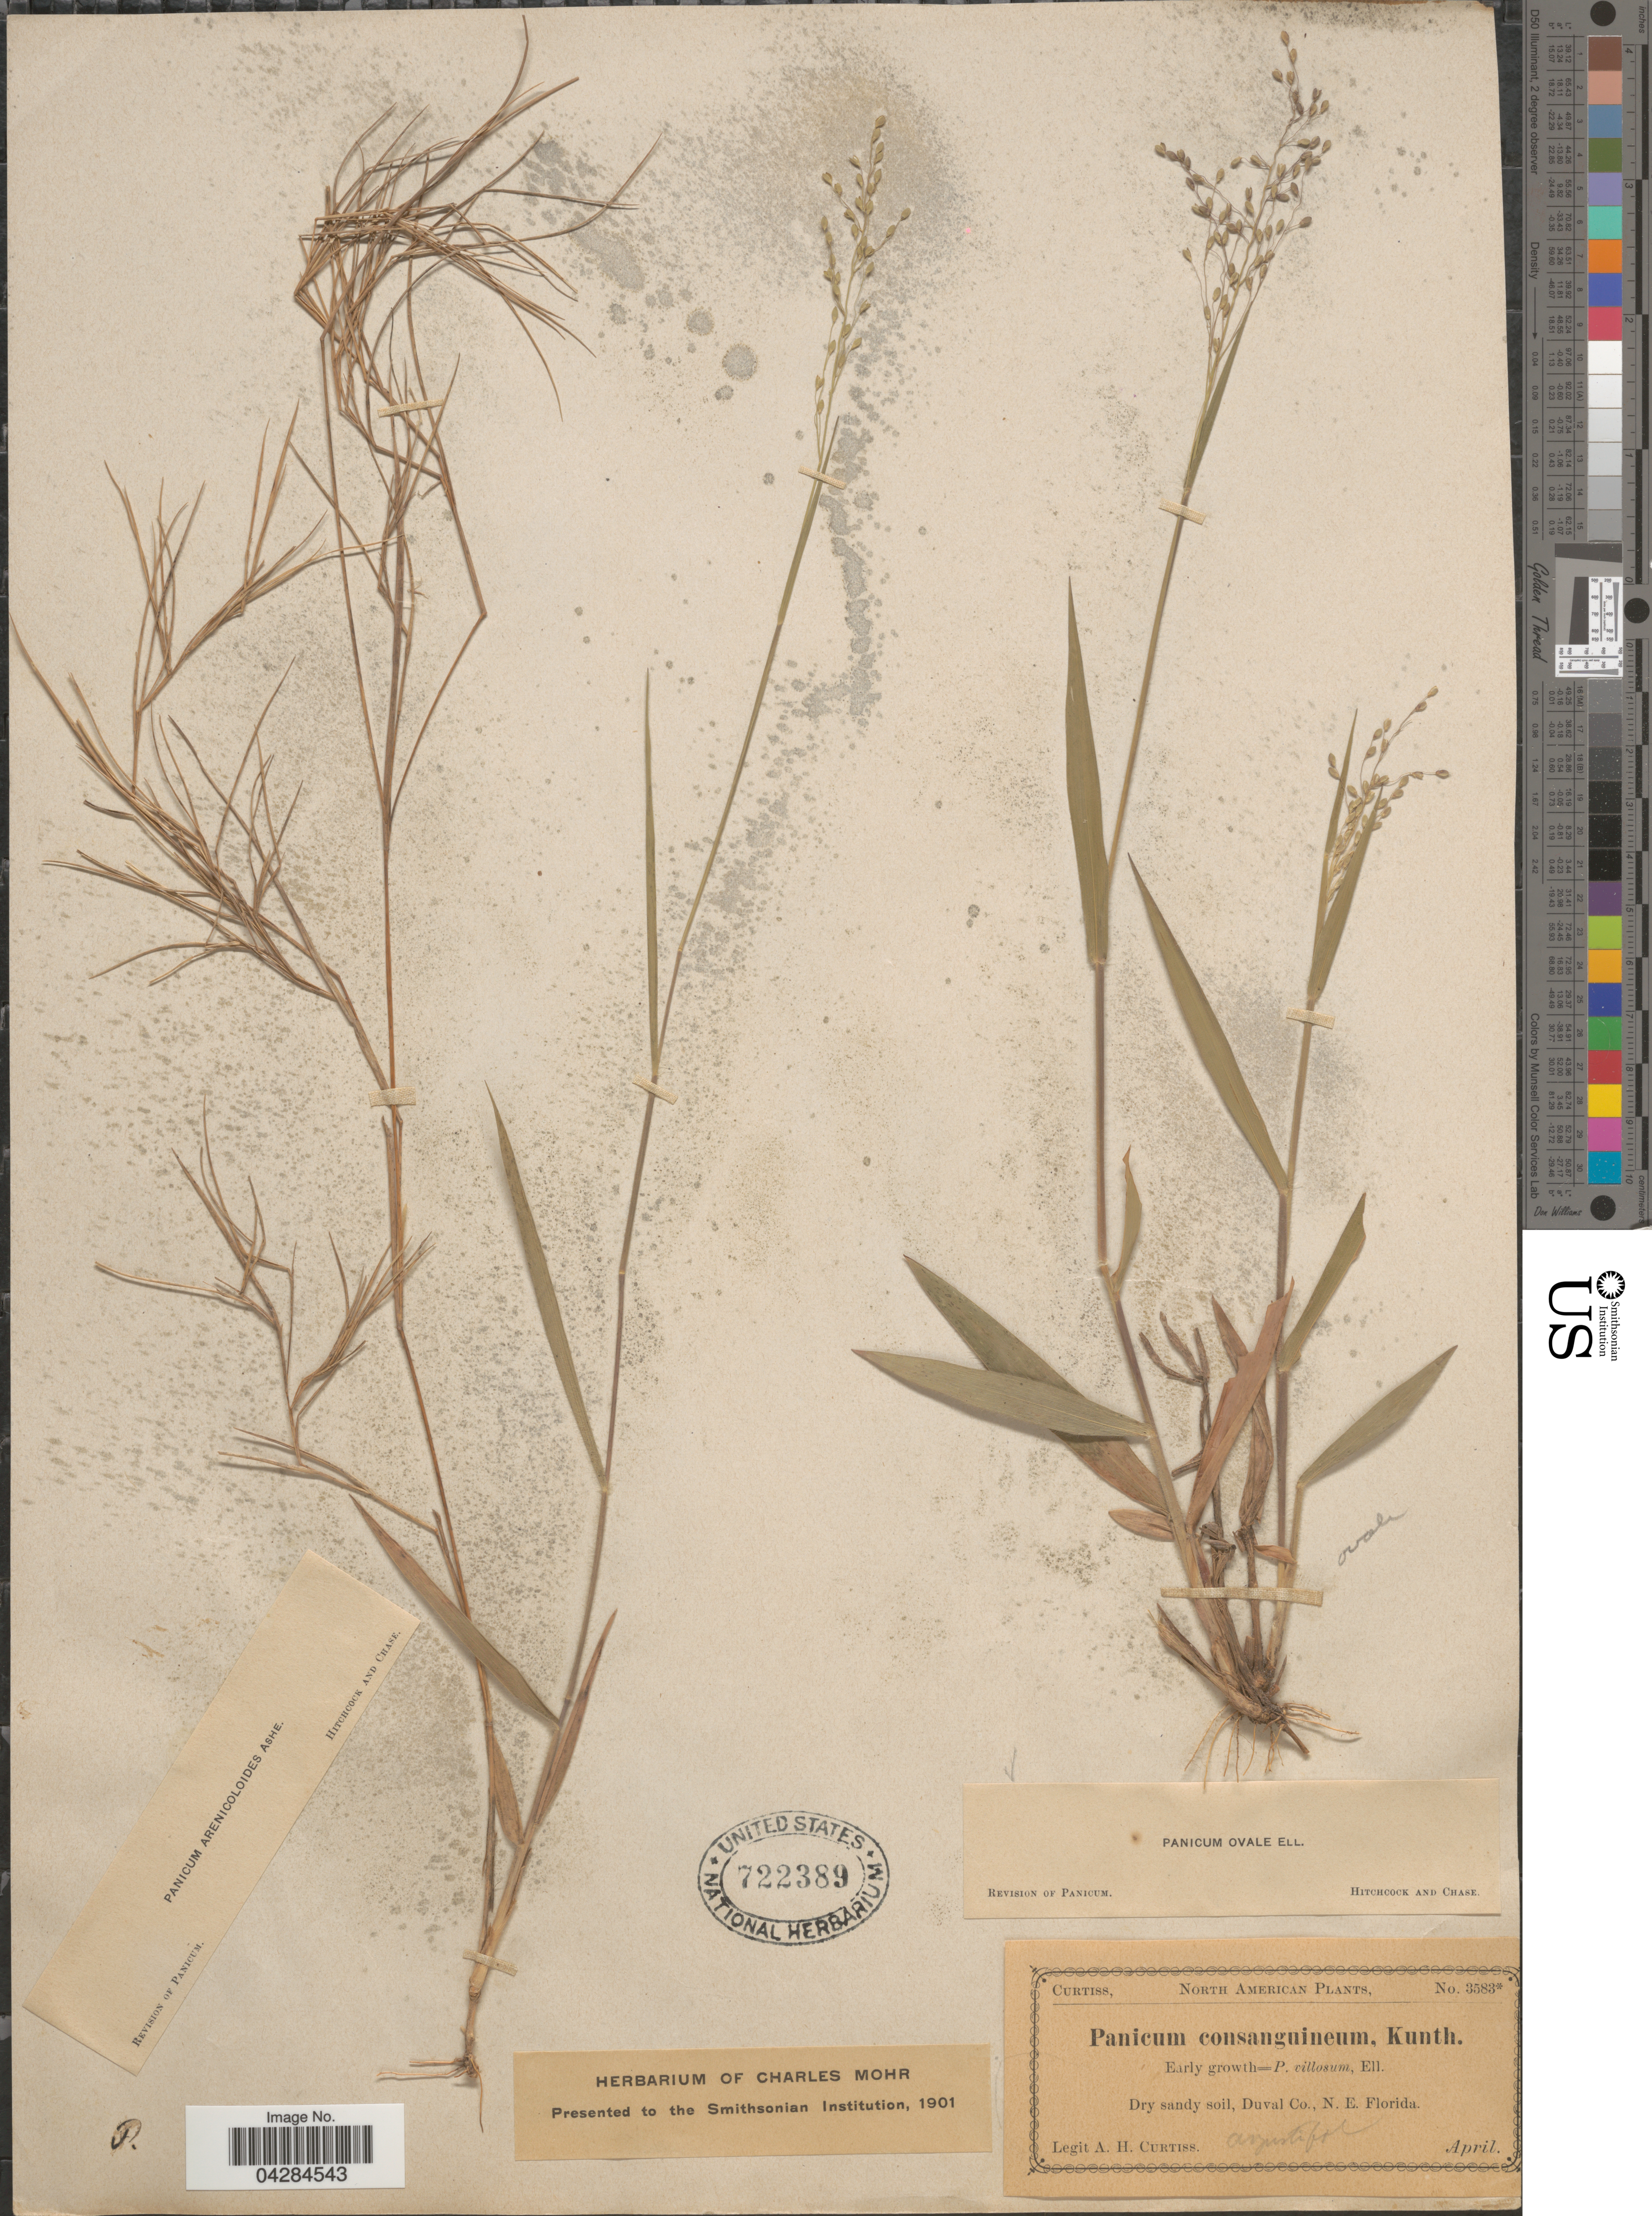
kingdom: Plantae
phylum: Tracheophyta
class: Liliopsida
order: Poales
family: Poaceae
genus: Dichanthelium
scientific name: Dichanthelium ovale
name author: (Elliott) Gould & C.A. Clark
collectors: A. H. Curtiss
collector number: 3583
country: United States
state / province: Florida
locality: Dry sandy soil, Duval Co., N. E. Florida.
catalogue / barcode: US 722389